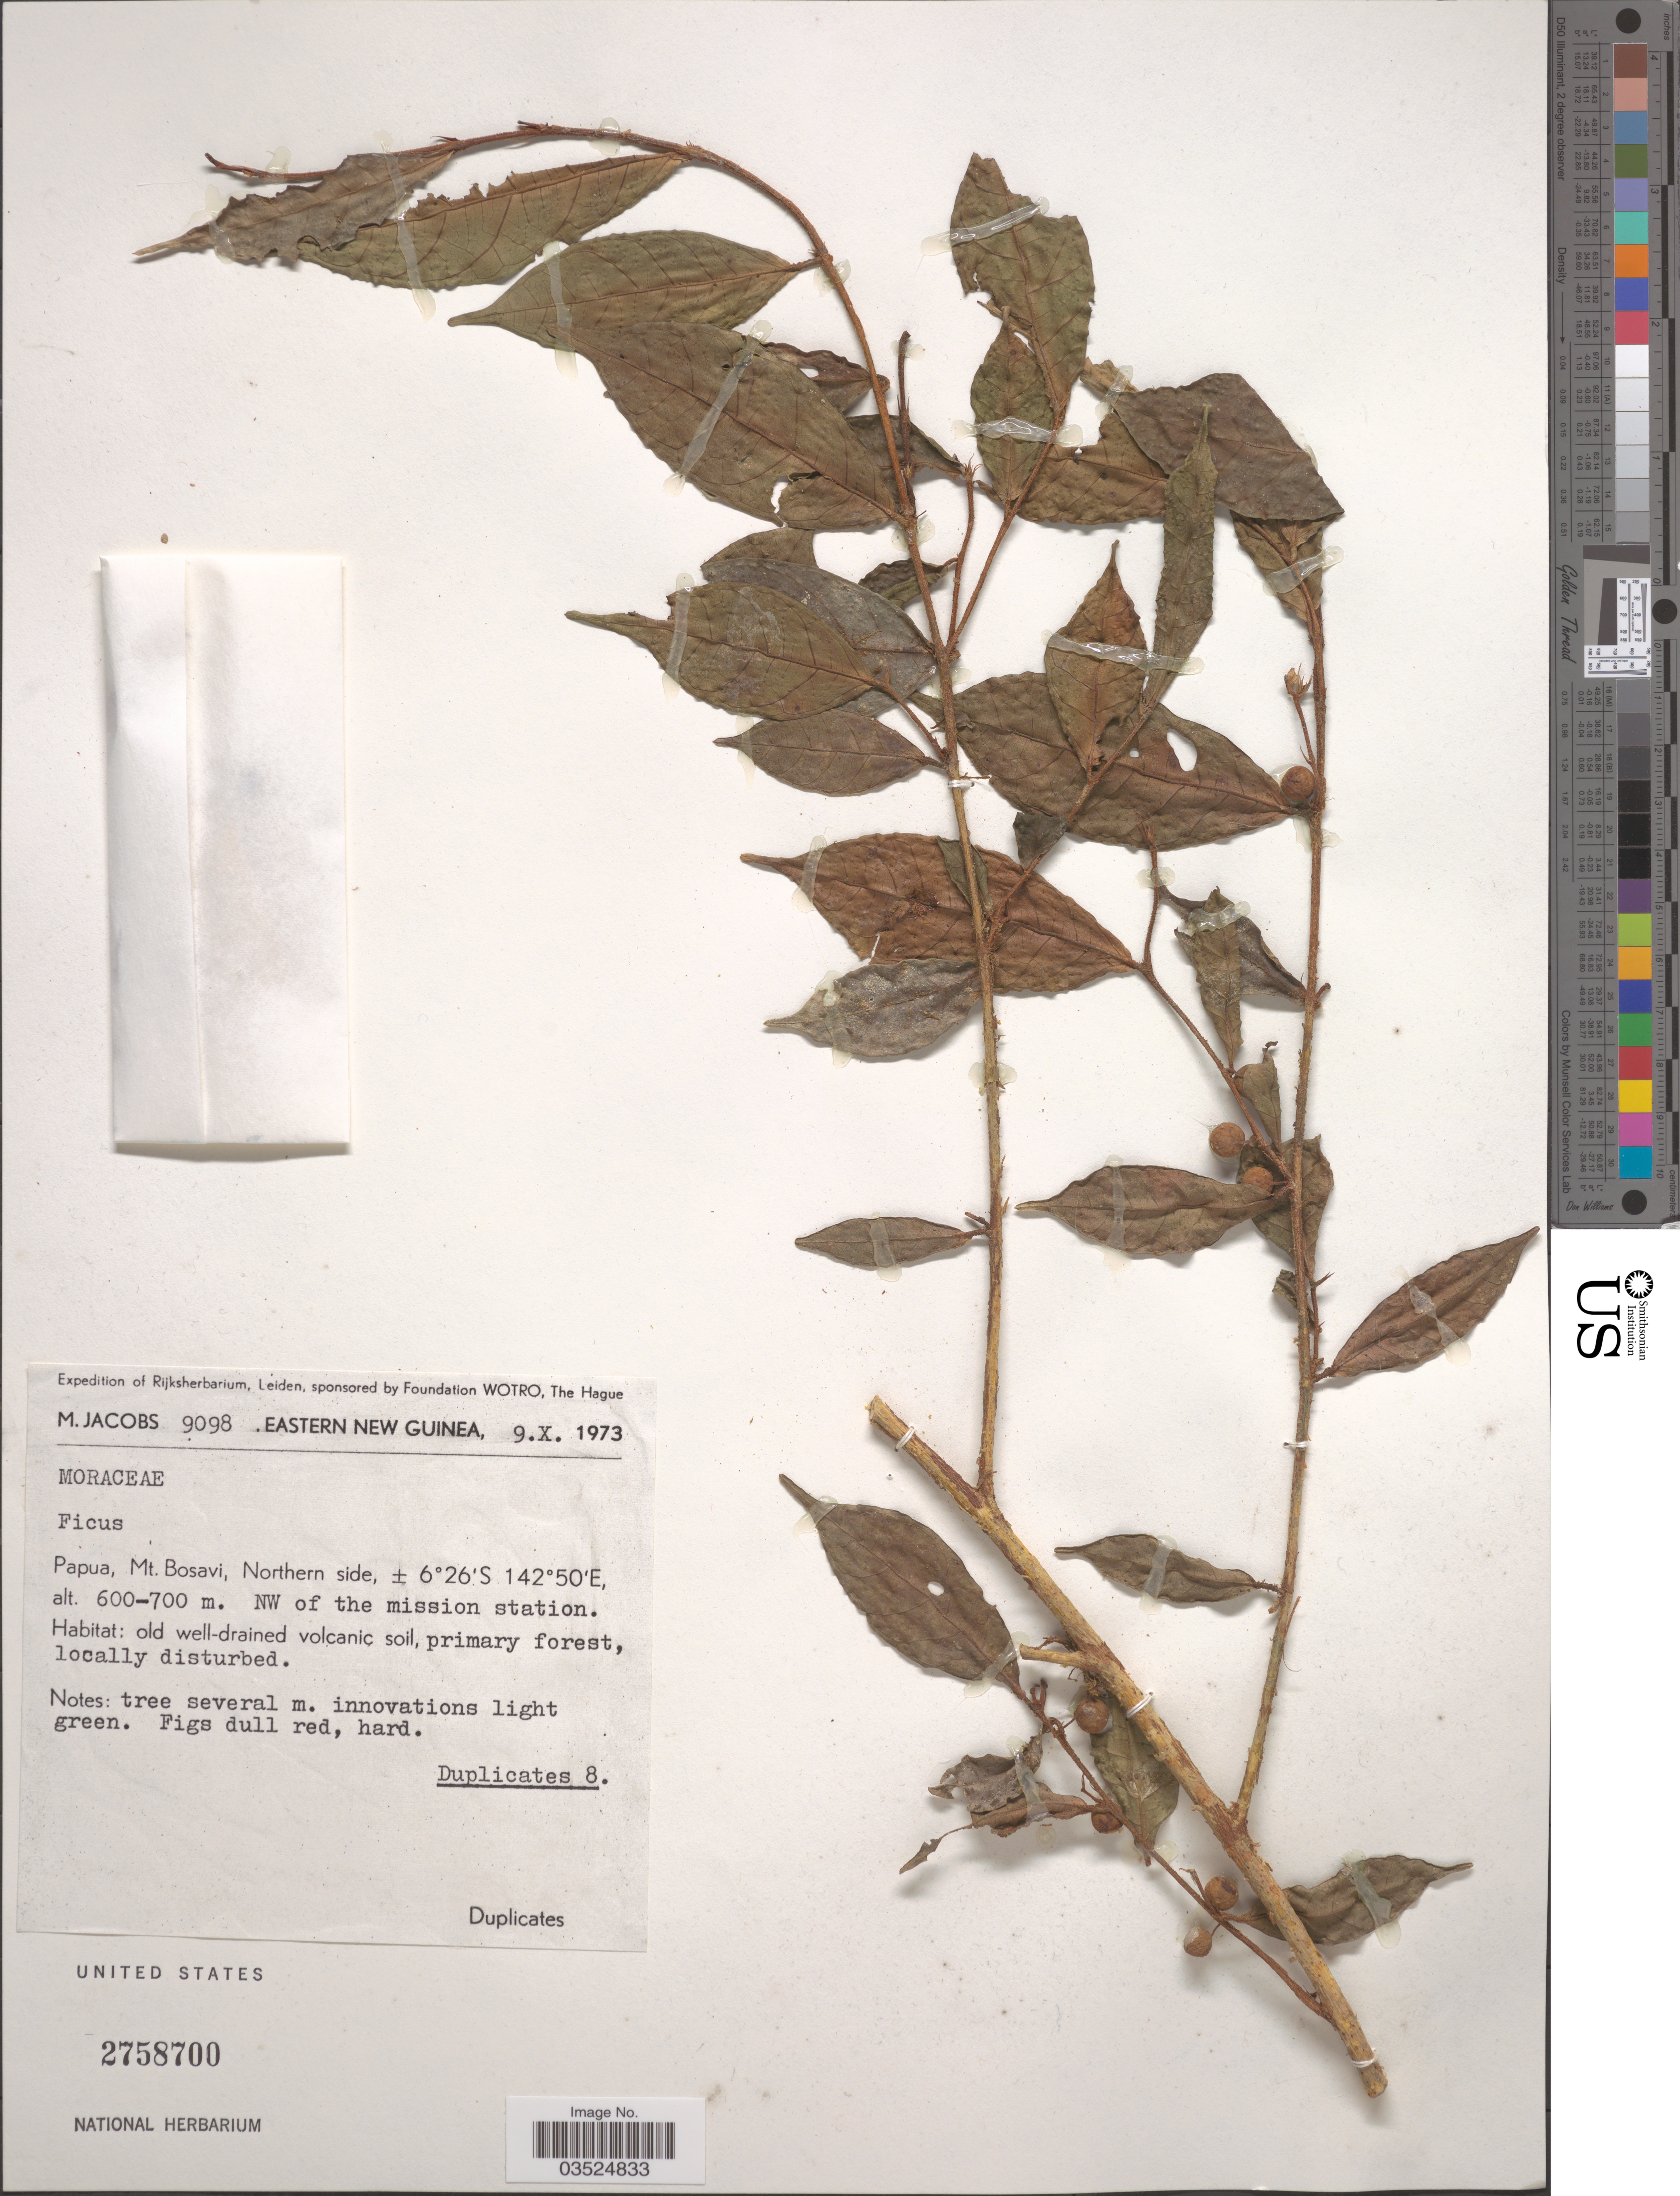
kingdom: Plantae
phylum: Tracheophyta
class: Magnoliopsida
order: Rosales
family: Moraceae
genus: Ficus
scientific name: Ficus sp.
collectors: M. Jacobs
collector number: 9098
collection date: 1973-10-09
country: Papua New Guinea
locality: Eastern New Guinea. Papua, Mt. Bosavi, Northern side. NW of the mission station.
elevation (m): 600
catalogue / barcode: US 2758700